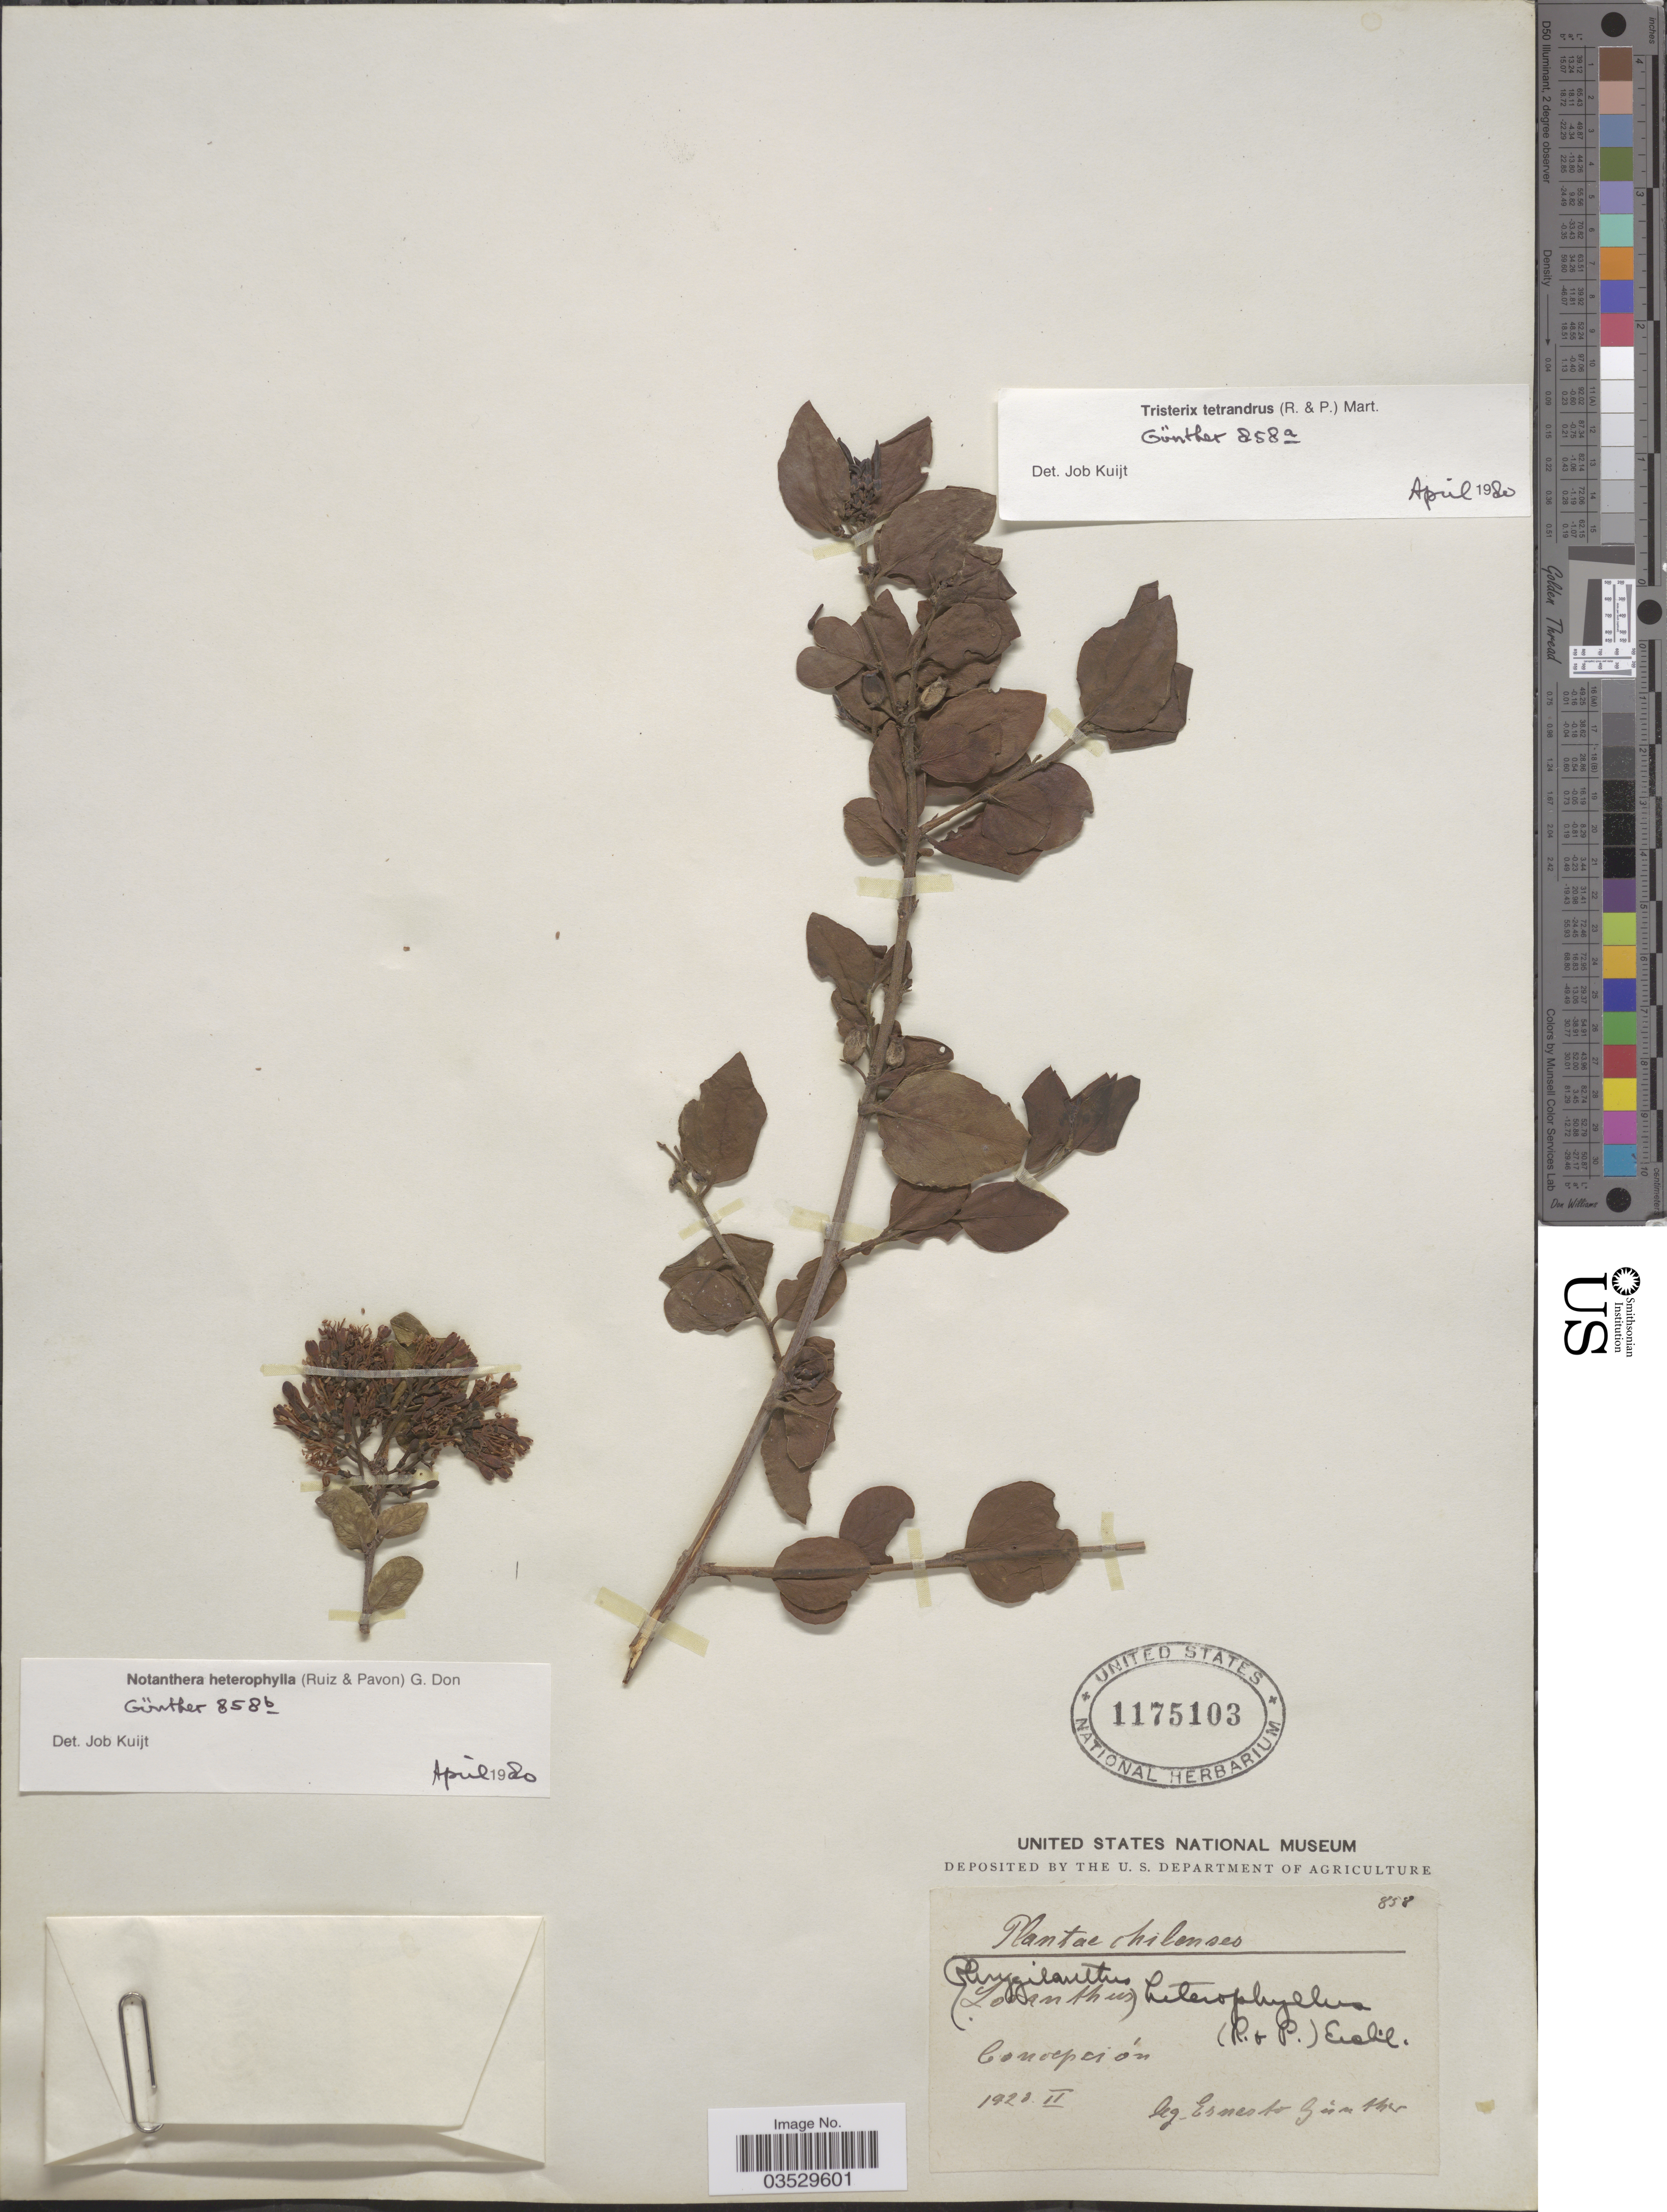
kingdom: Plantae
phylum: Tracheophyta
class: Magnoliopsida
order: Santalales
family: Loranthaceae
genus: Notanthera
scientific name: Notanthera heterophyllus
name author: G. Don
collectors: E. Gunther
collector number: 858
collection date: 1920-02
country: Chile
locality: Concepción.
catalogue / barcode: US 1175103